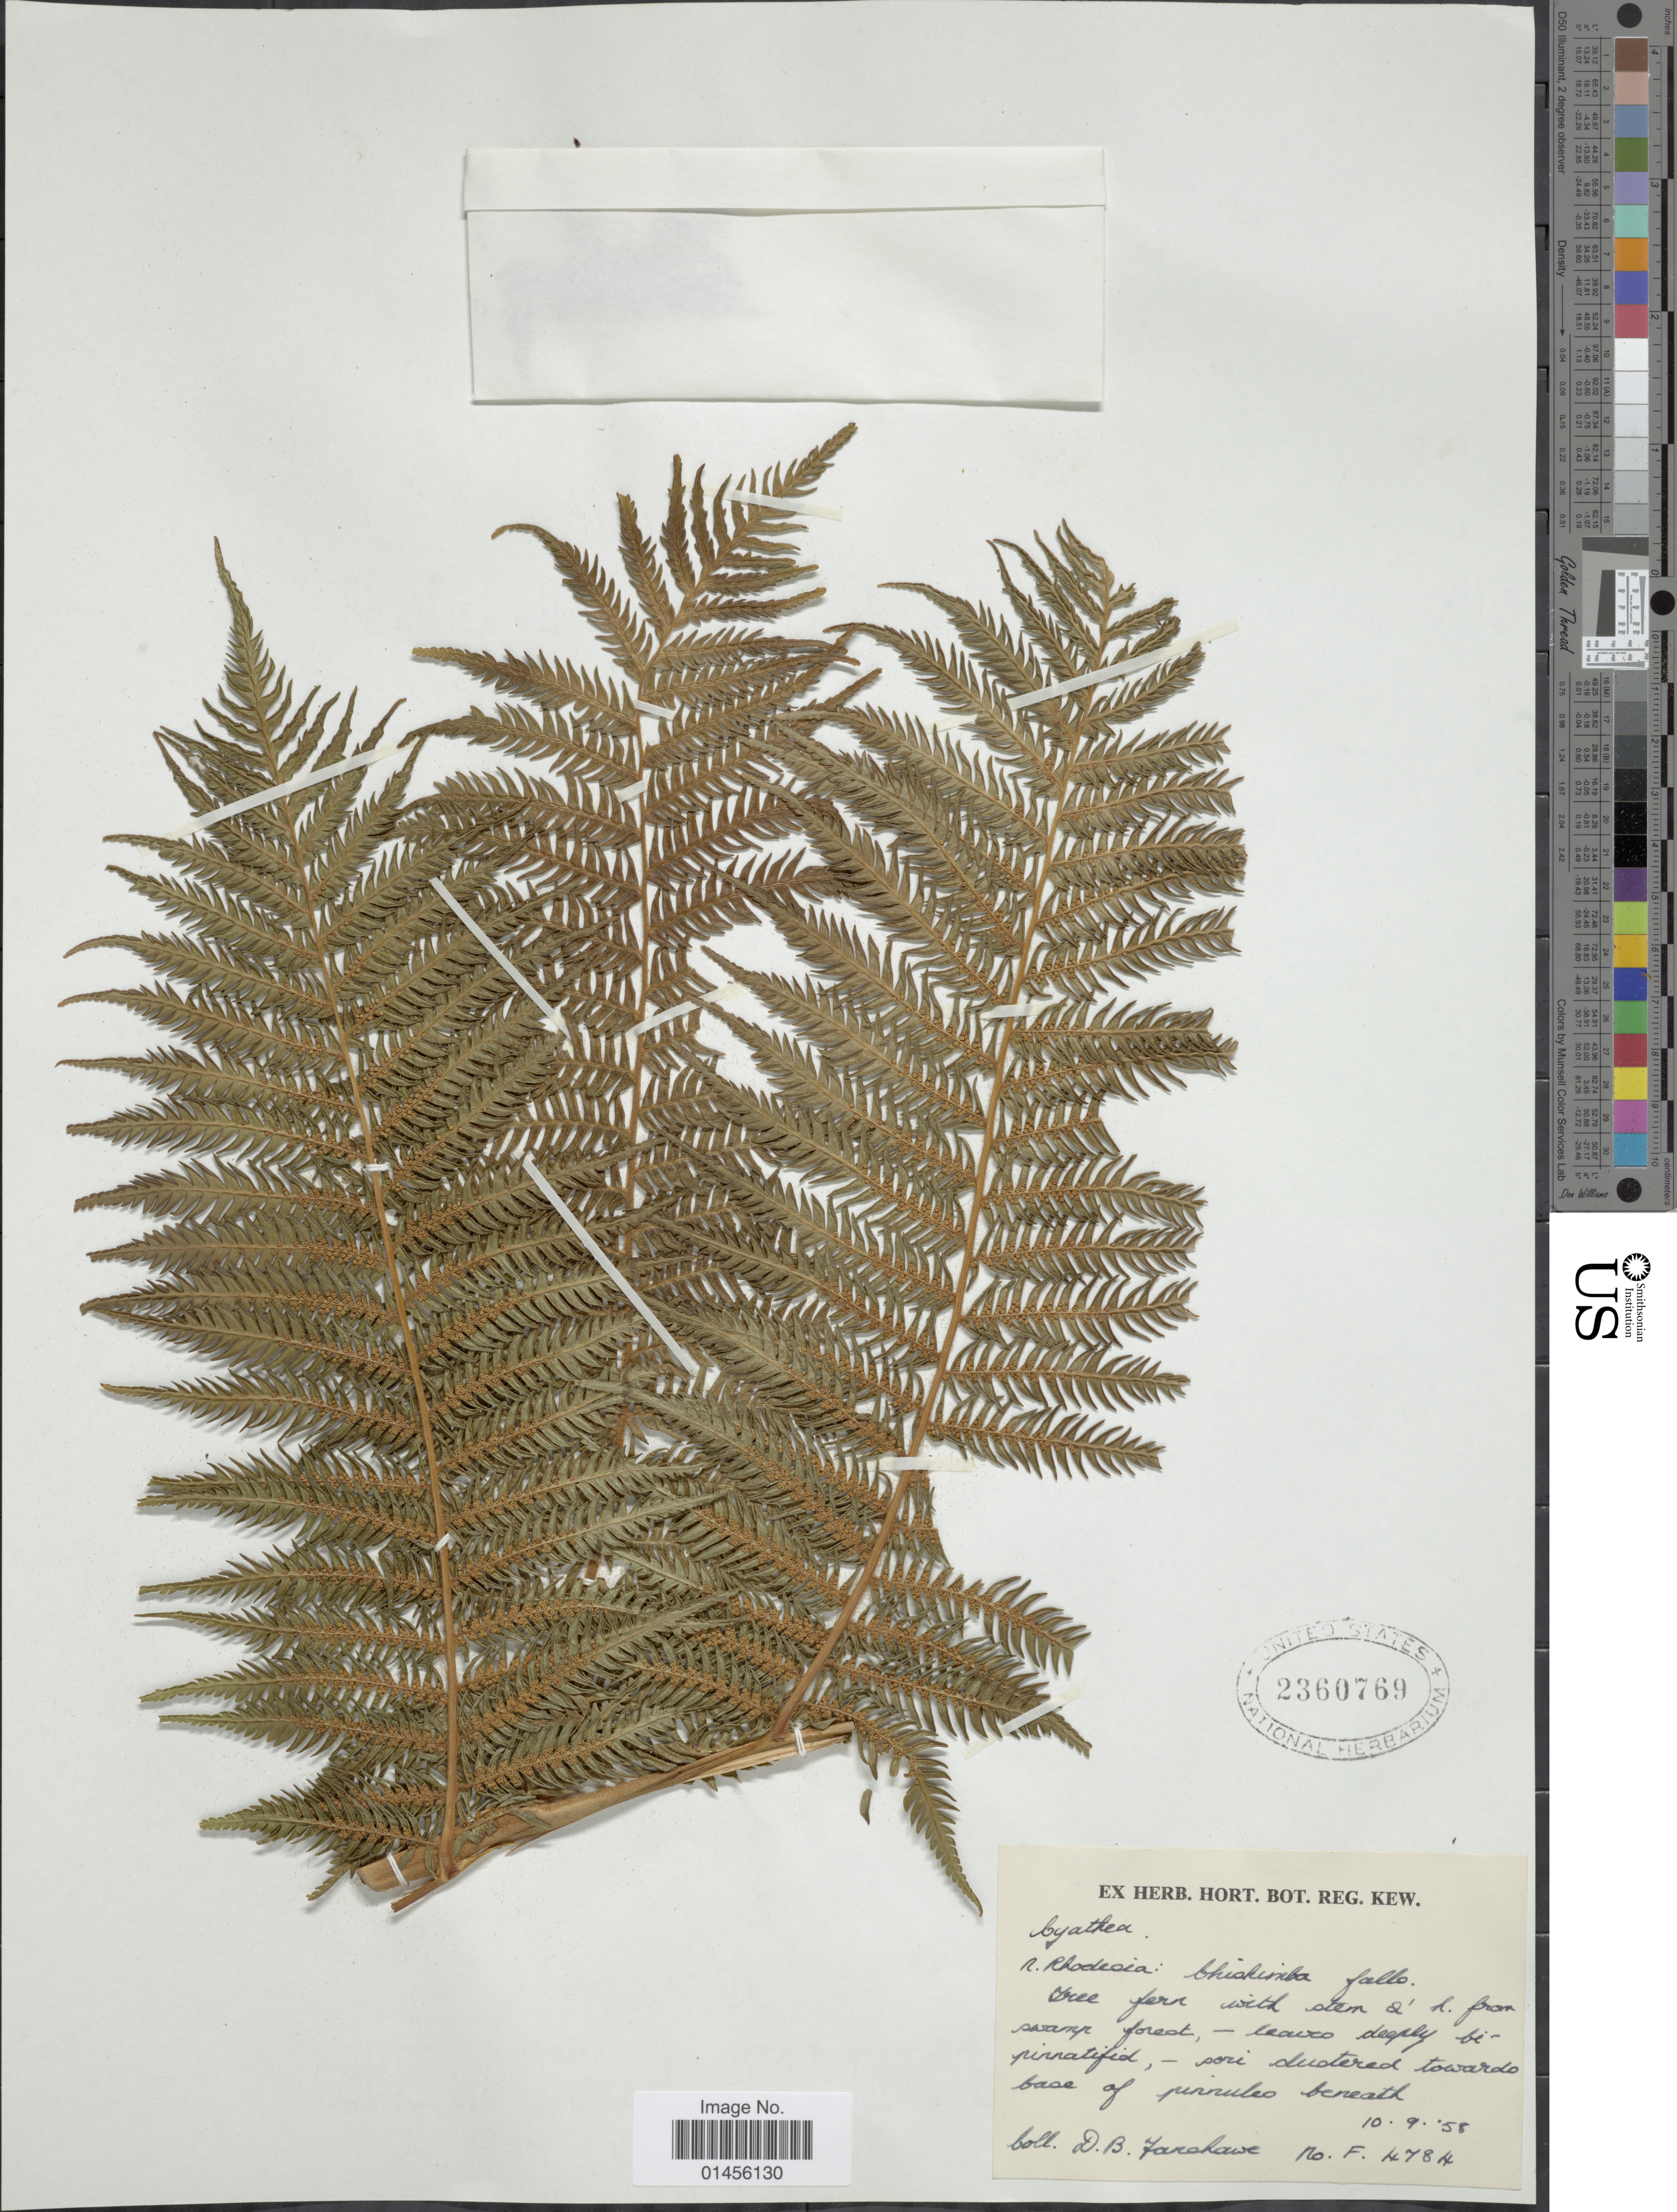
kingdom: Plantae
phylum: Tracheophyta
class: Polypodiopsida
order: Cyatheales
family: Cyatheaceae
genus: Alsophila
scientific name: Alsophila sp.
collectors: D. B. Fanshawe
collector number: F 4784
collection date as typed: Transcribed d/m/y: 10/9/58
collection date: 1958-09-10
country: Zambia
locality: N Rhodesia: Chiskimba falls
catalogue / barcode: US 2360769